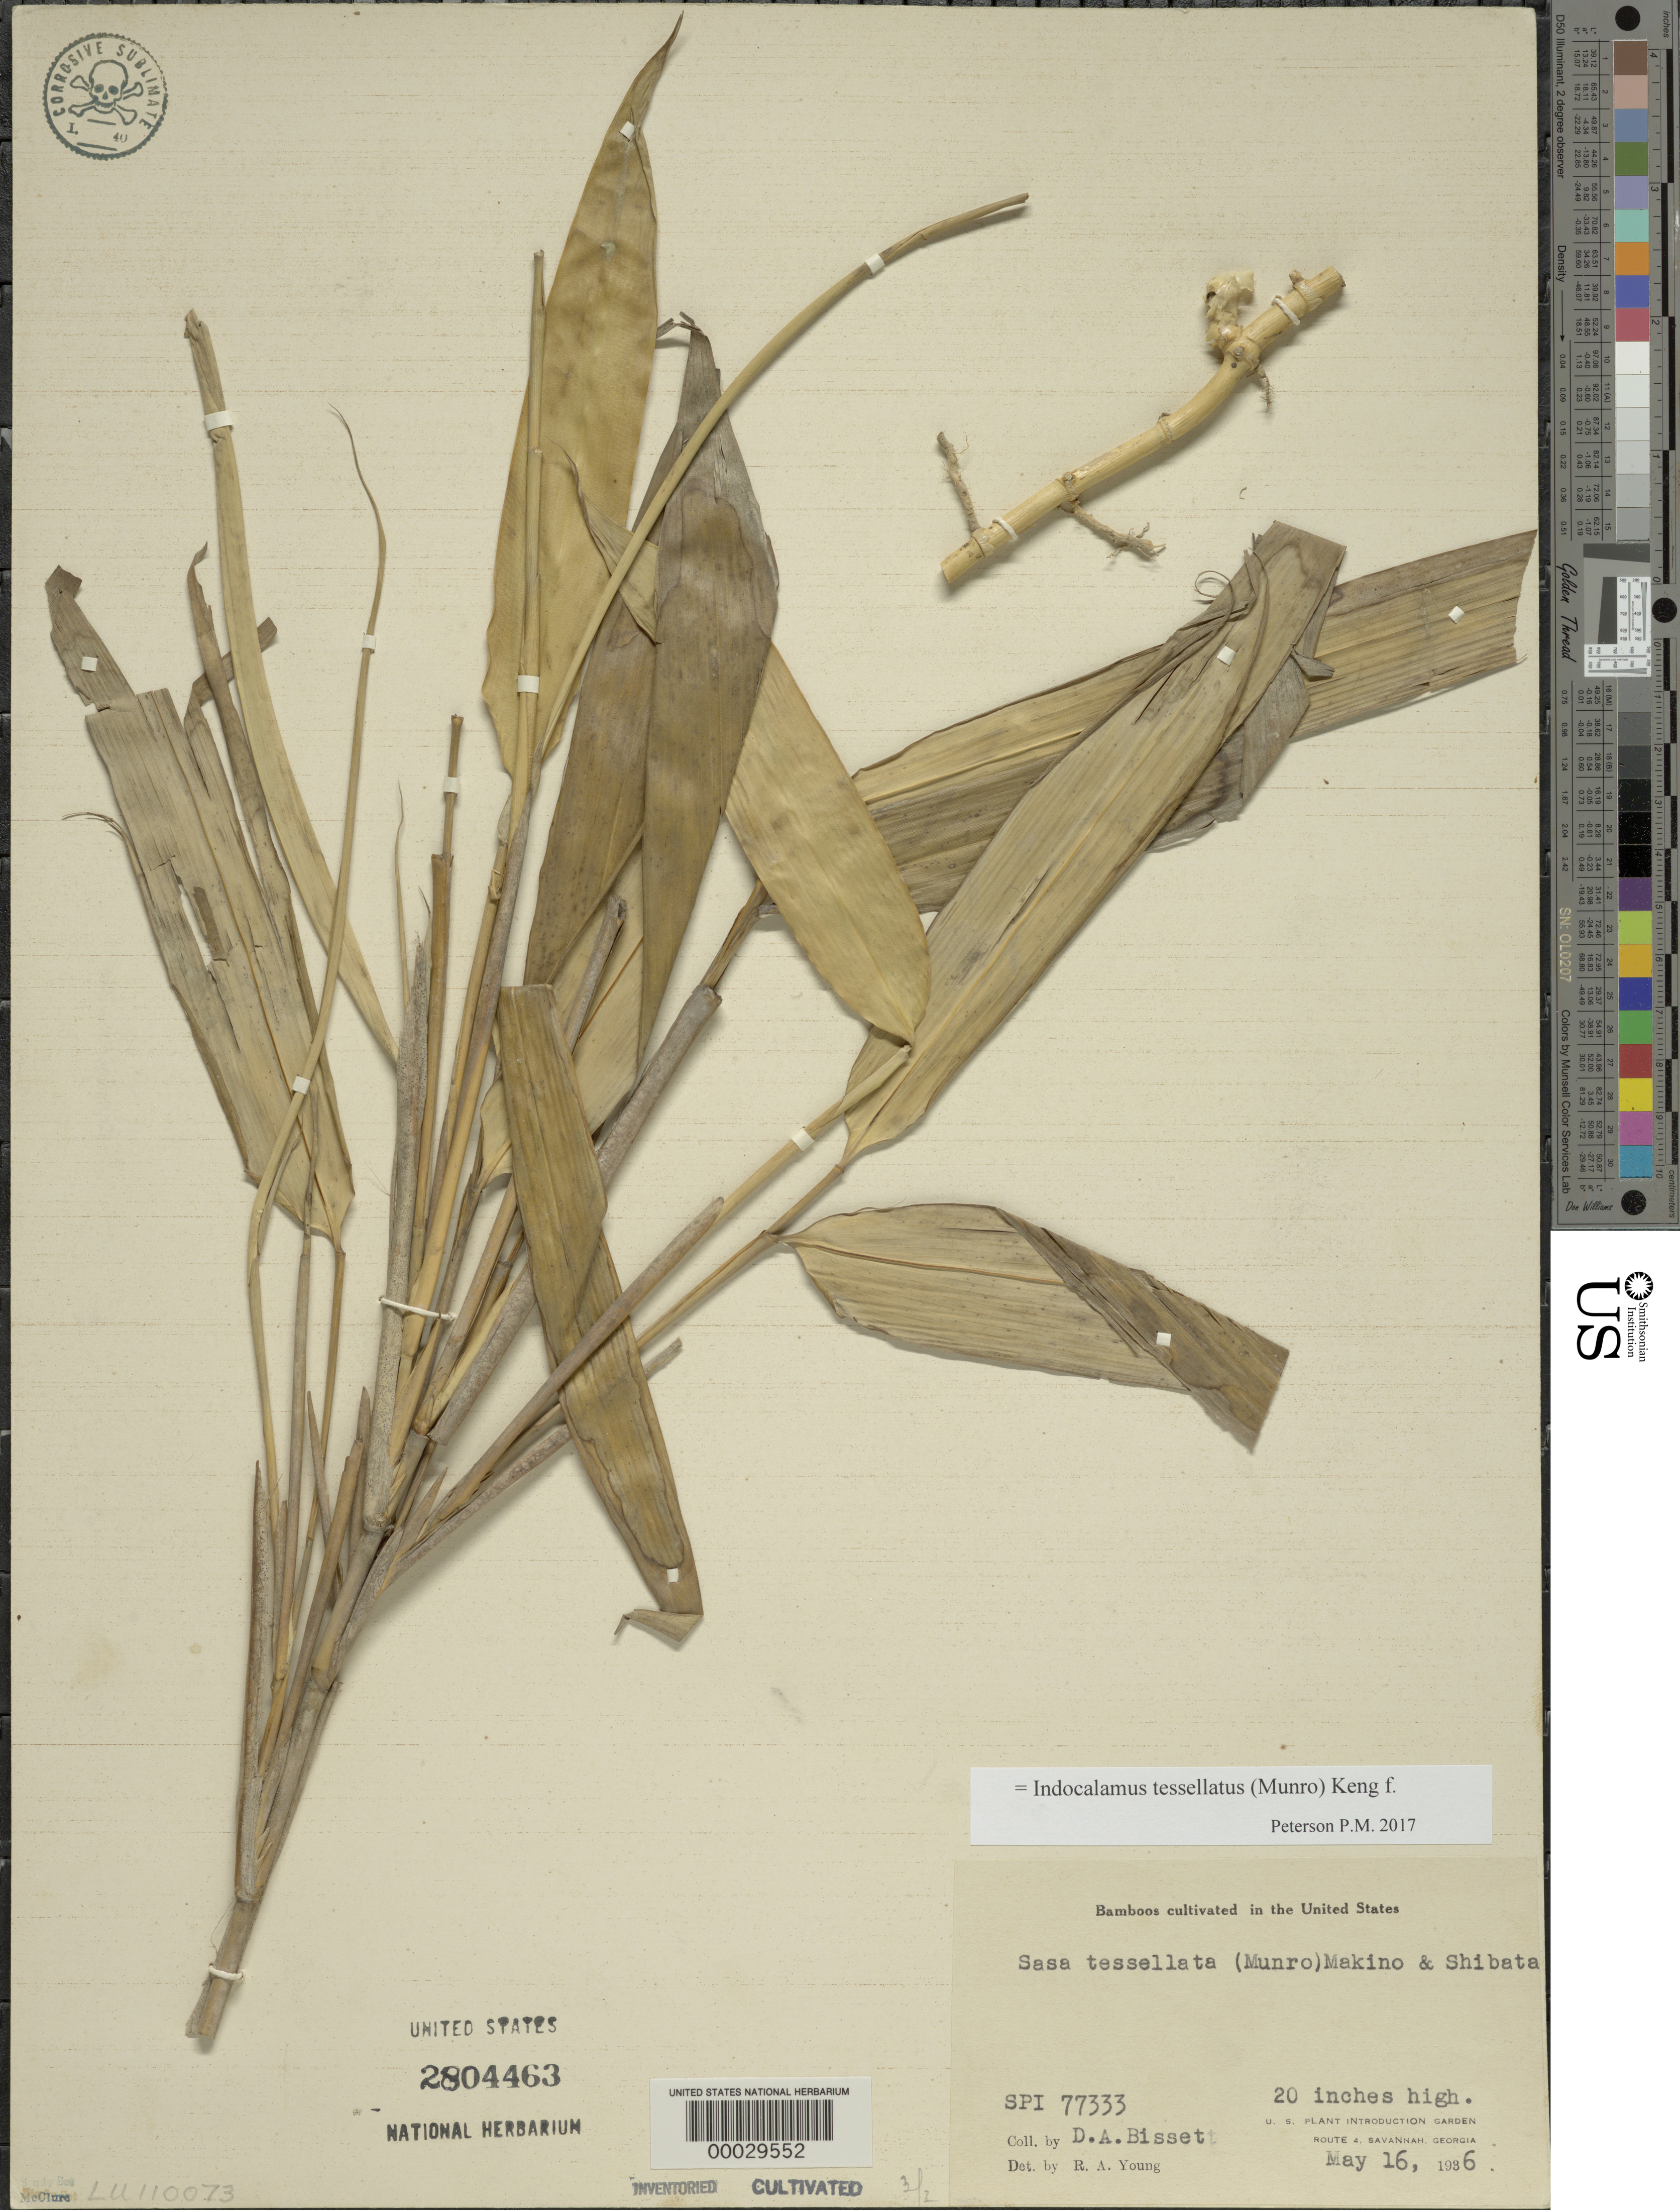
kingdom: Plantae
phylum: Tracheophyta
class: Liliopsida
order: Poales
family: Poaceae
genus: Indocalamus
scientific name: Indocalamus tessellatus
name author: (Munro) Keng f.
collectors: D. Bisset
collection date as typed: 16 May 1936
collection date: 1936-05-16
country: United States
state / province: Georgia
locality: U.s. plant intro. garden, savannah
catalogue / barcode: US 2804463